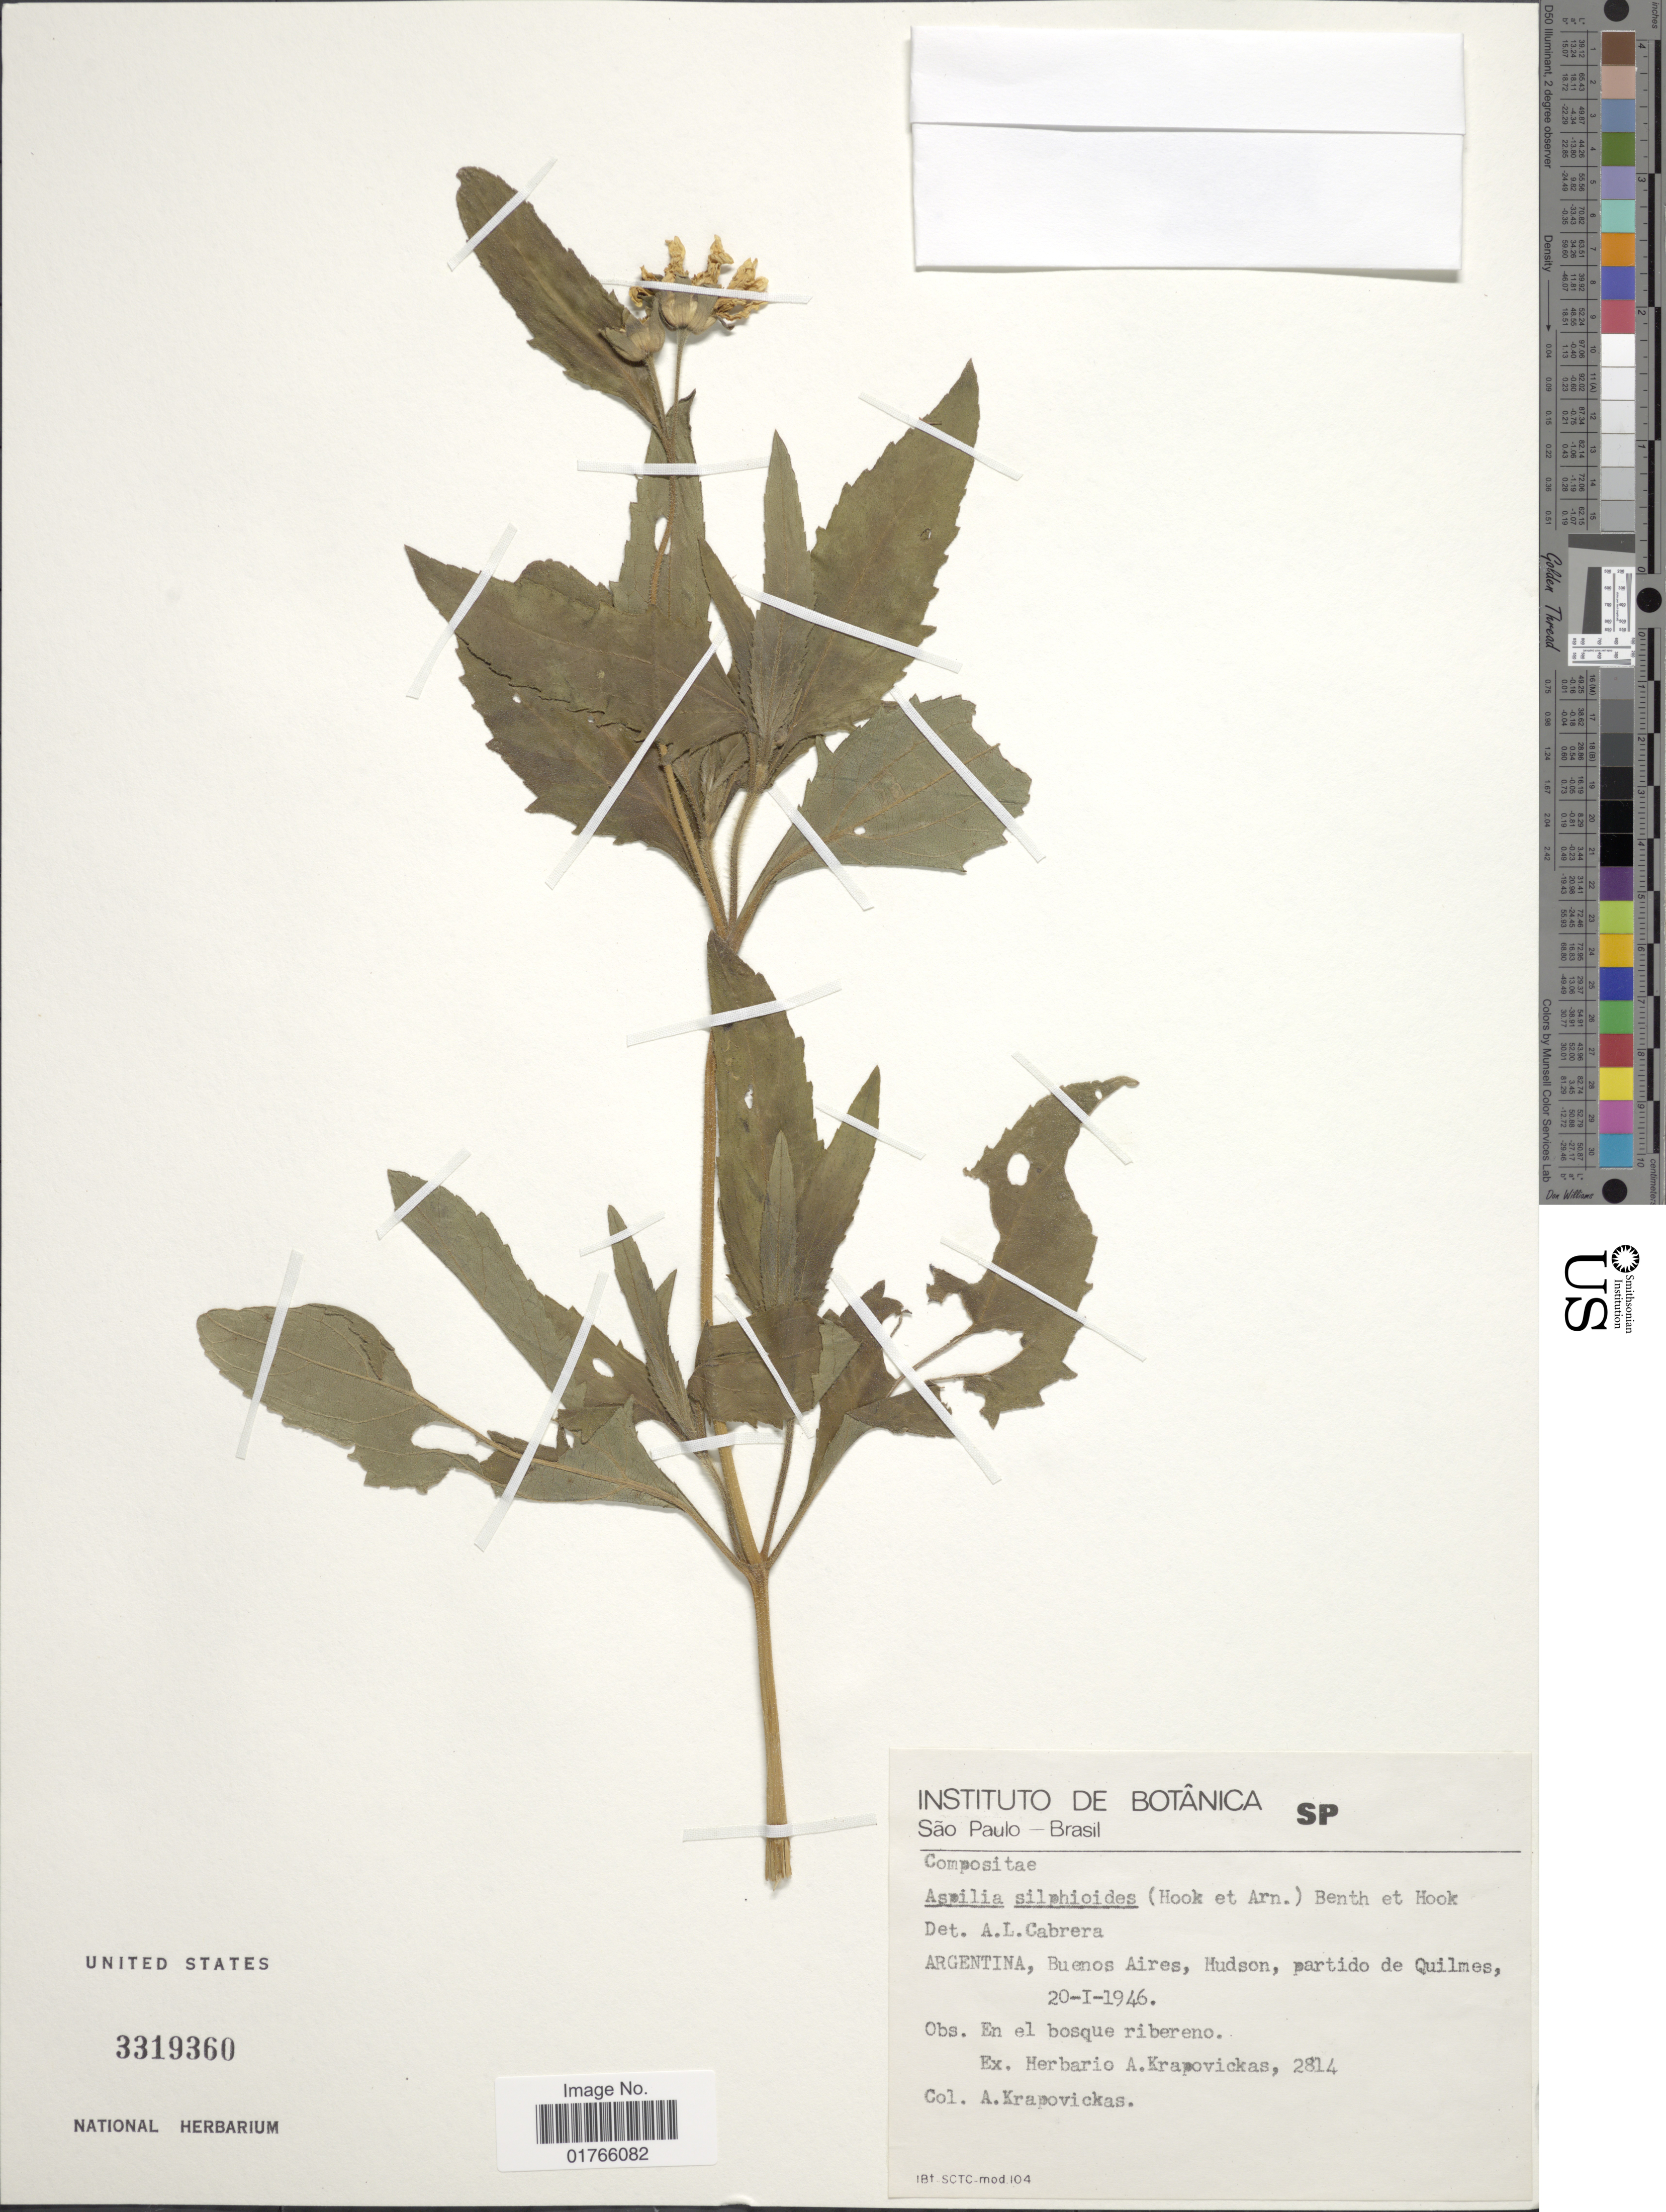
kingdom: Plantae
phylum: Tracheophyta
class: Magnoliopsida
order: Asterales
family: Asteraceae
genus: Aspilia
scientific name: Aspilia silphioides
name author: (Hook. & Arn.) Benth. ex Benth. & Hook. f.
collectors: A. Krapovickas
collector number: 2814?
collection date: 1946-01-20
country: Argentina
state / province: Buenos Aires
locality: Hudson, partido de Quilmes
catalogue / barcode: US 3319360